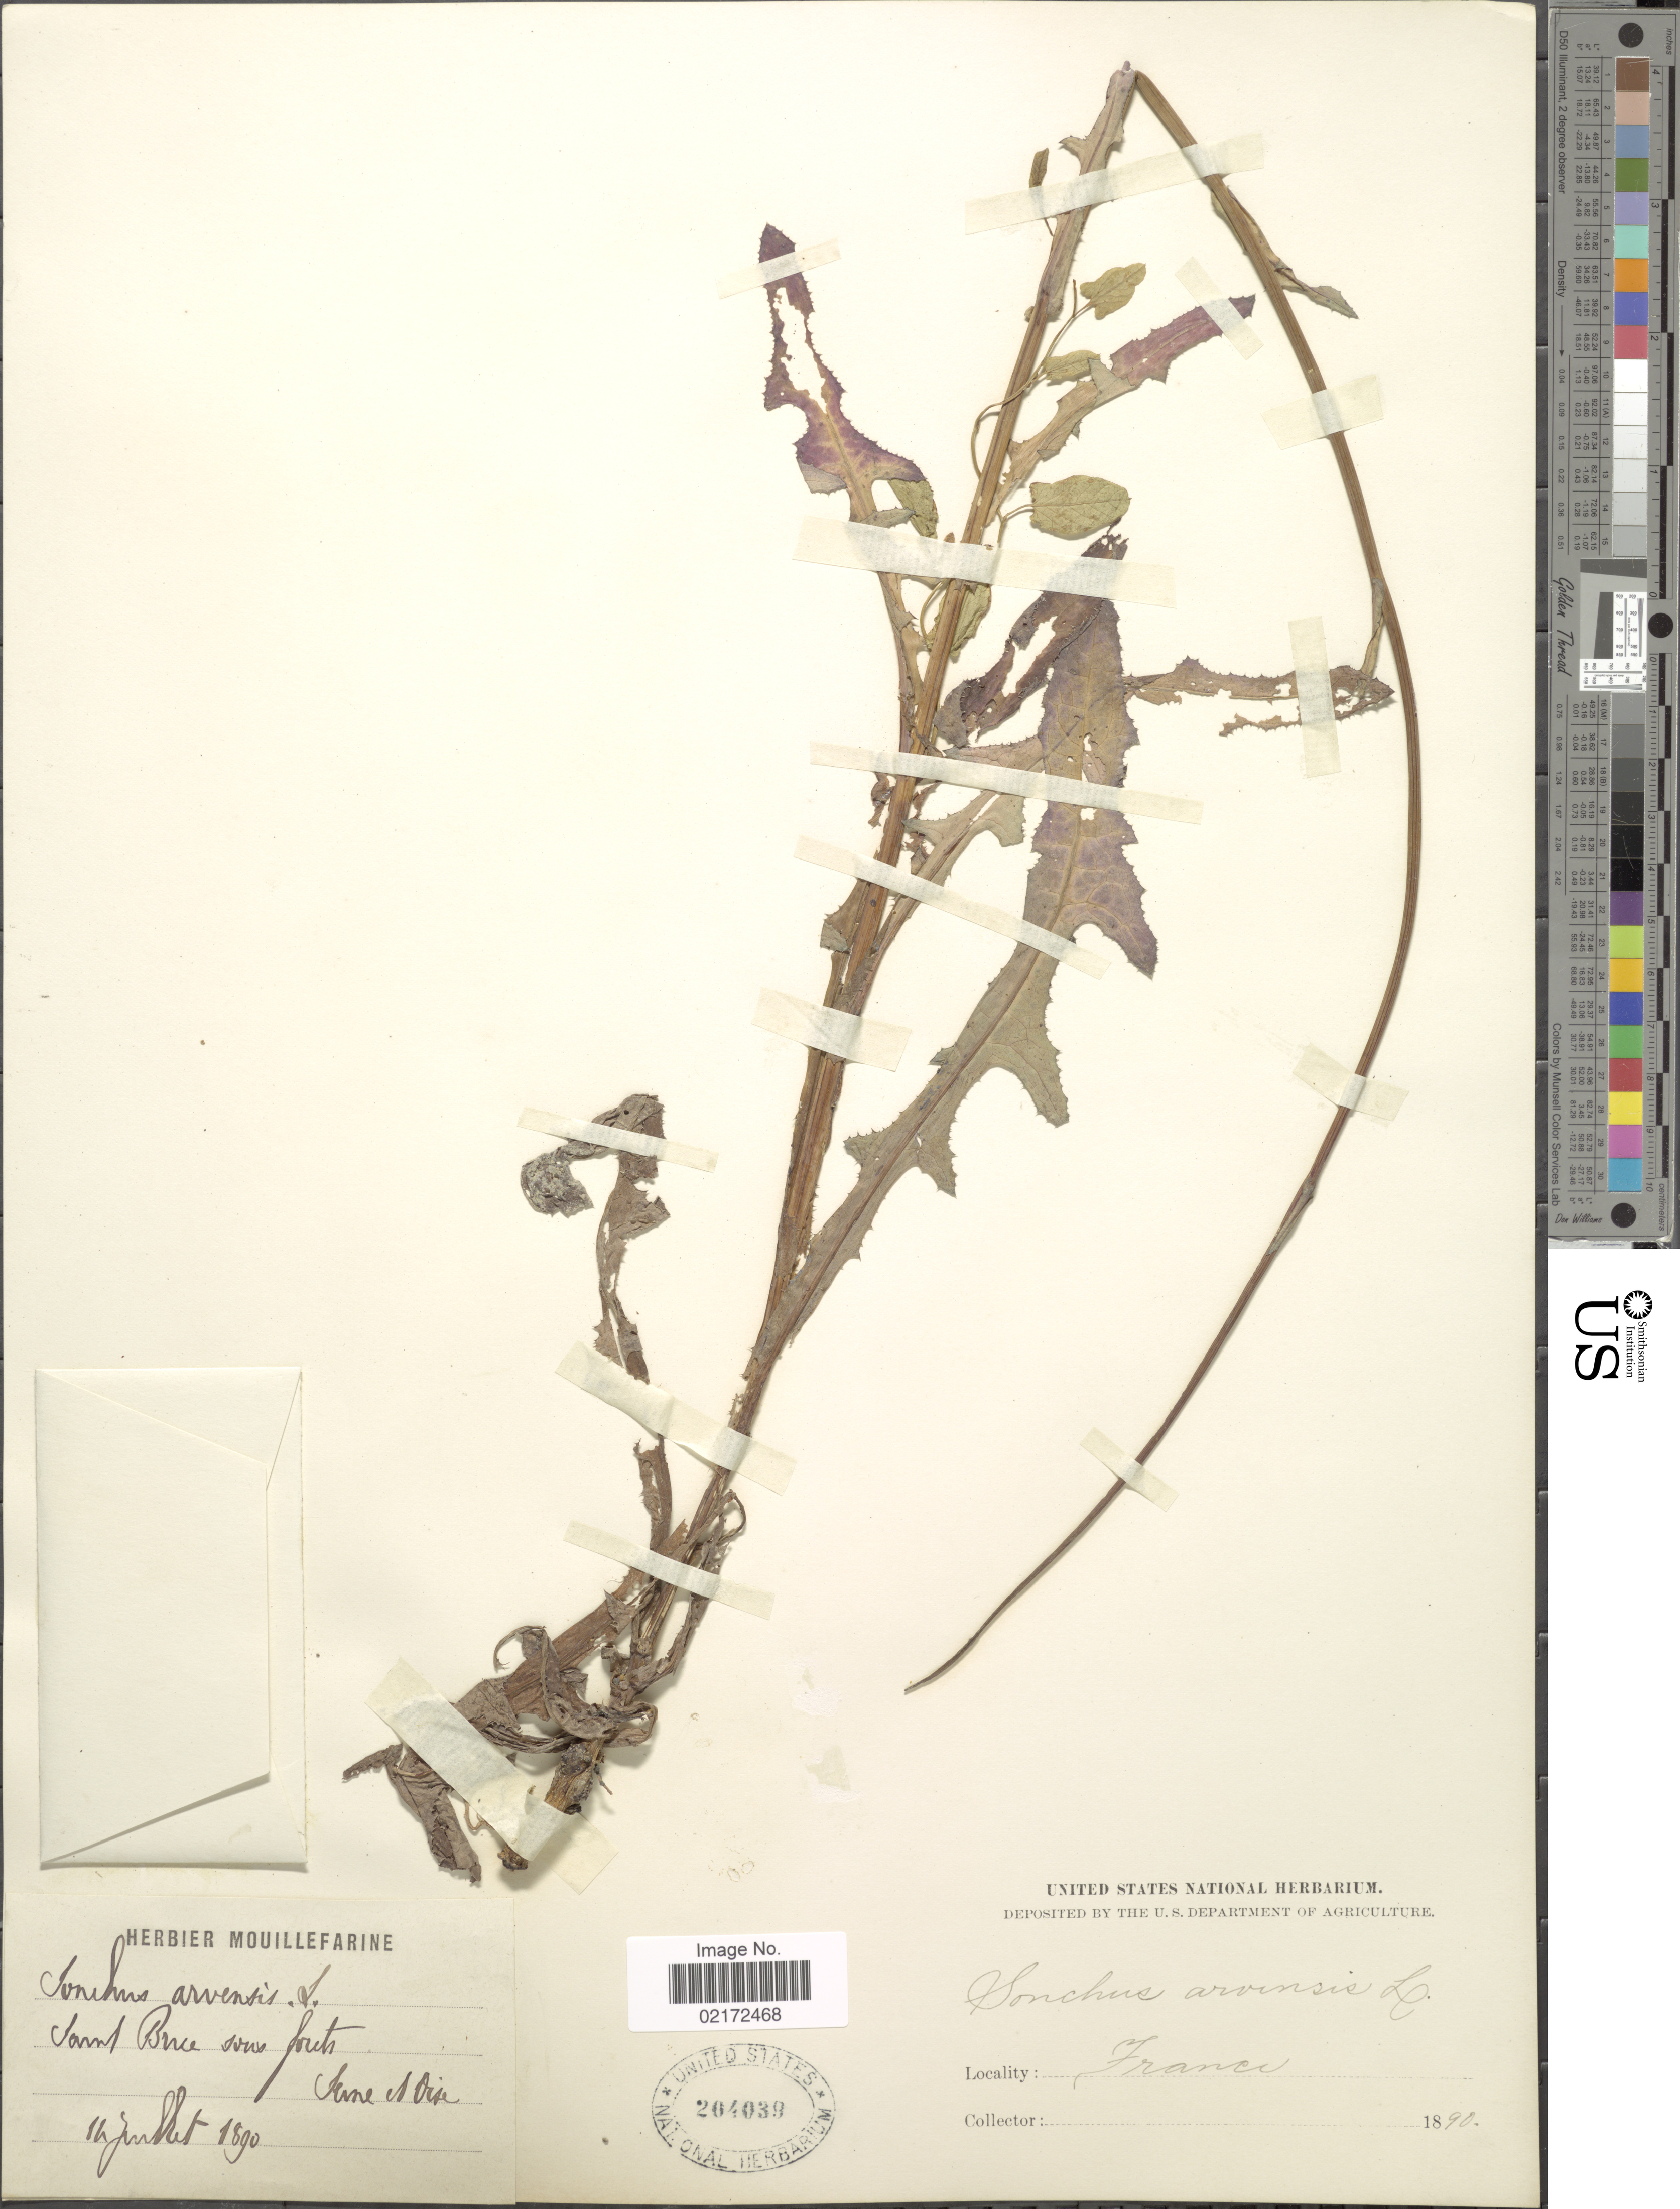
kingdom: Plantae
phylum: Tracheophyta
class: Magnoliopsida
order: Asterales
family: Asteraceae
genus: Sonchus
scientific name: Sonchus arvensis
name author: L.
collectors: ex herb. Mouillefarine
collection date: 1890-07-11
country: France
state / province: Île-de-France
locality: Saint Brice sous forêts, Seine et Oise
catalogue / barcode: US 264039